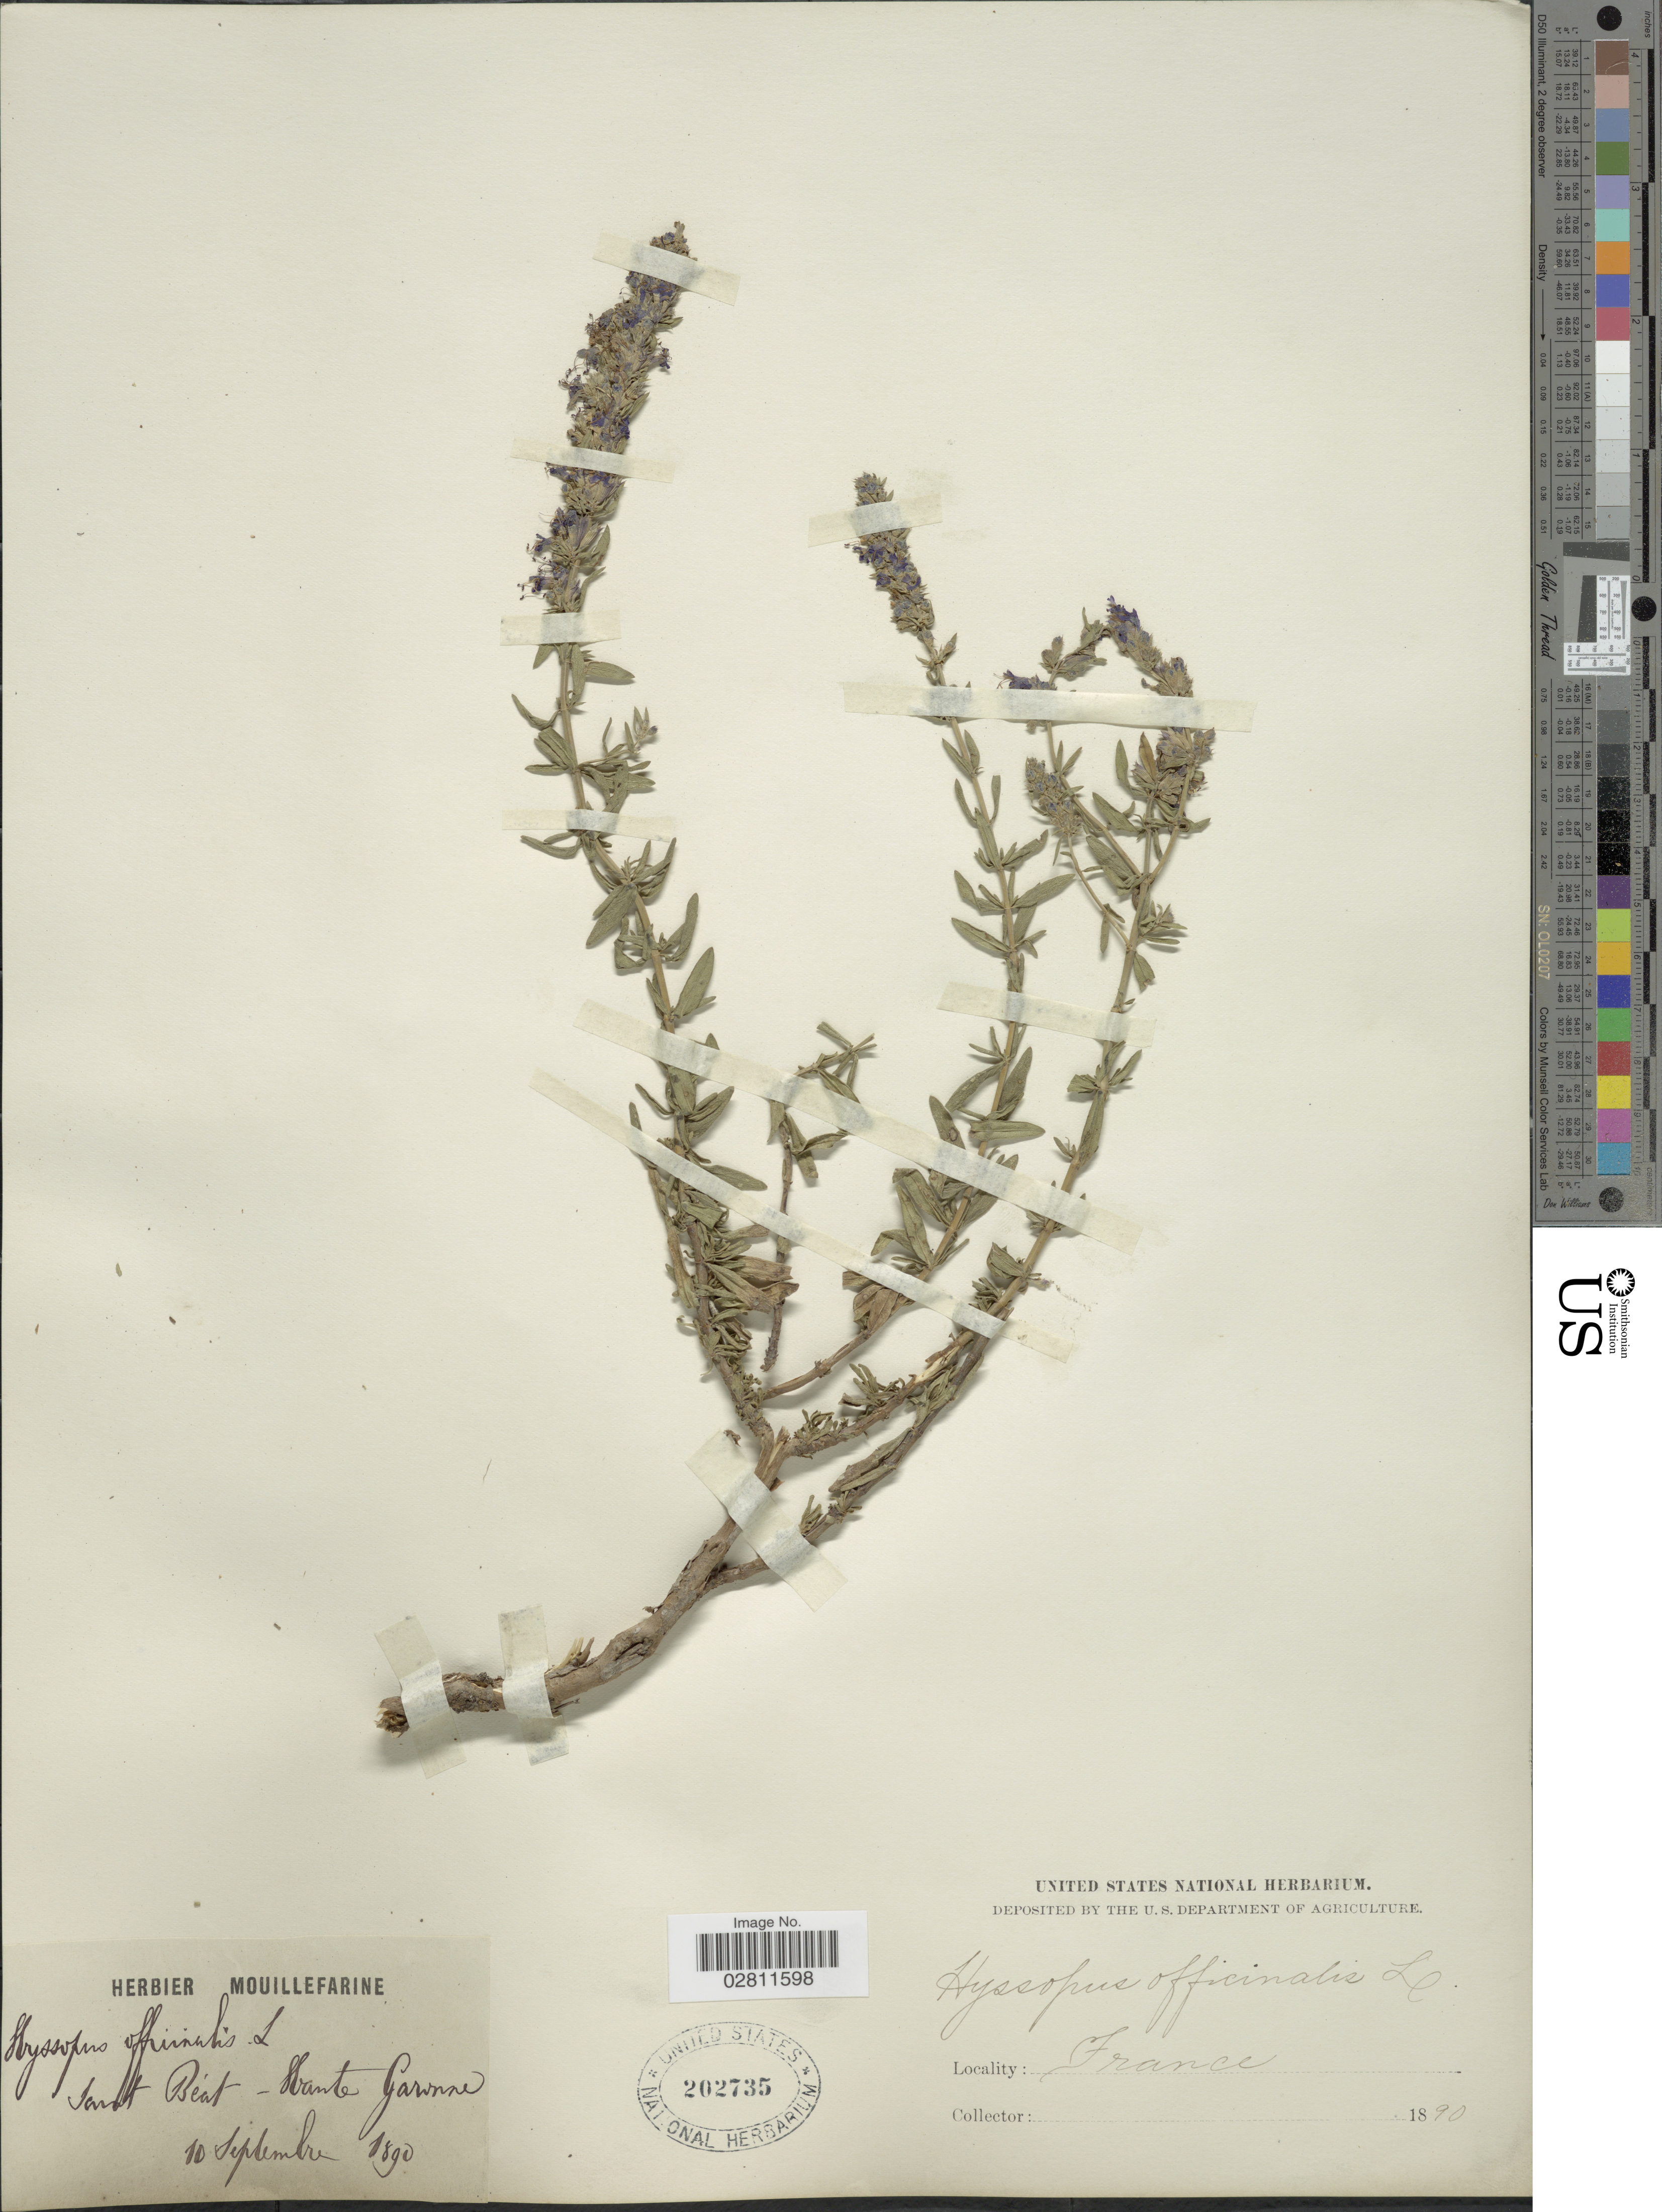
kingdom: Plantae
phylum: Tracheophyta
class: Magnoliopsida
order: Lamiales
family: Lamiaceae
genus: Hyssopus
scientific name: Hyssopus officinalis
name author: L.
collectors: ex herb. Mouillefarine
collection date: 1890-09-10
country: France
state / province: Occitanie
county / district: Haute Garonne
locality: Saint Béat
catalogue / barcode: US 202735